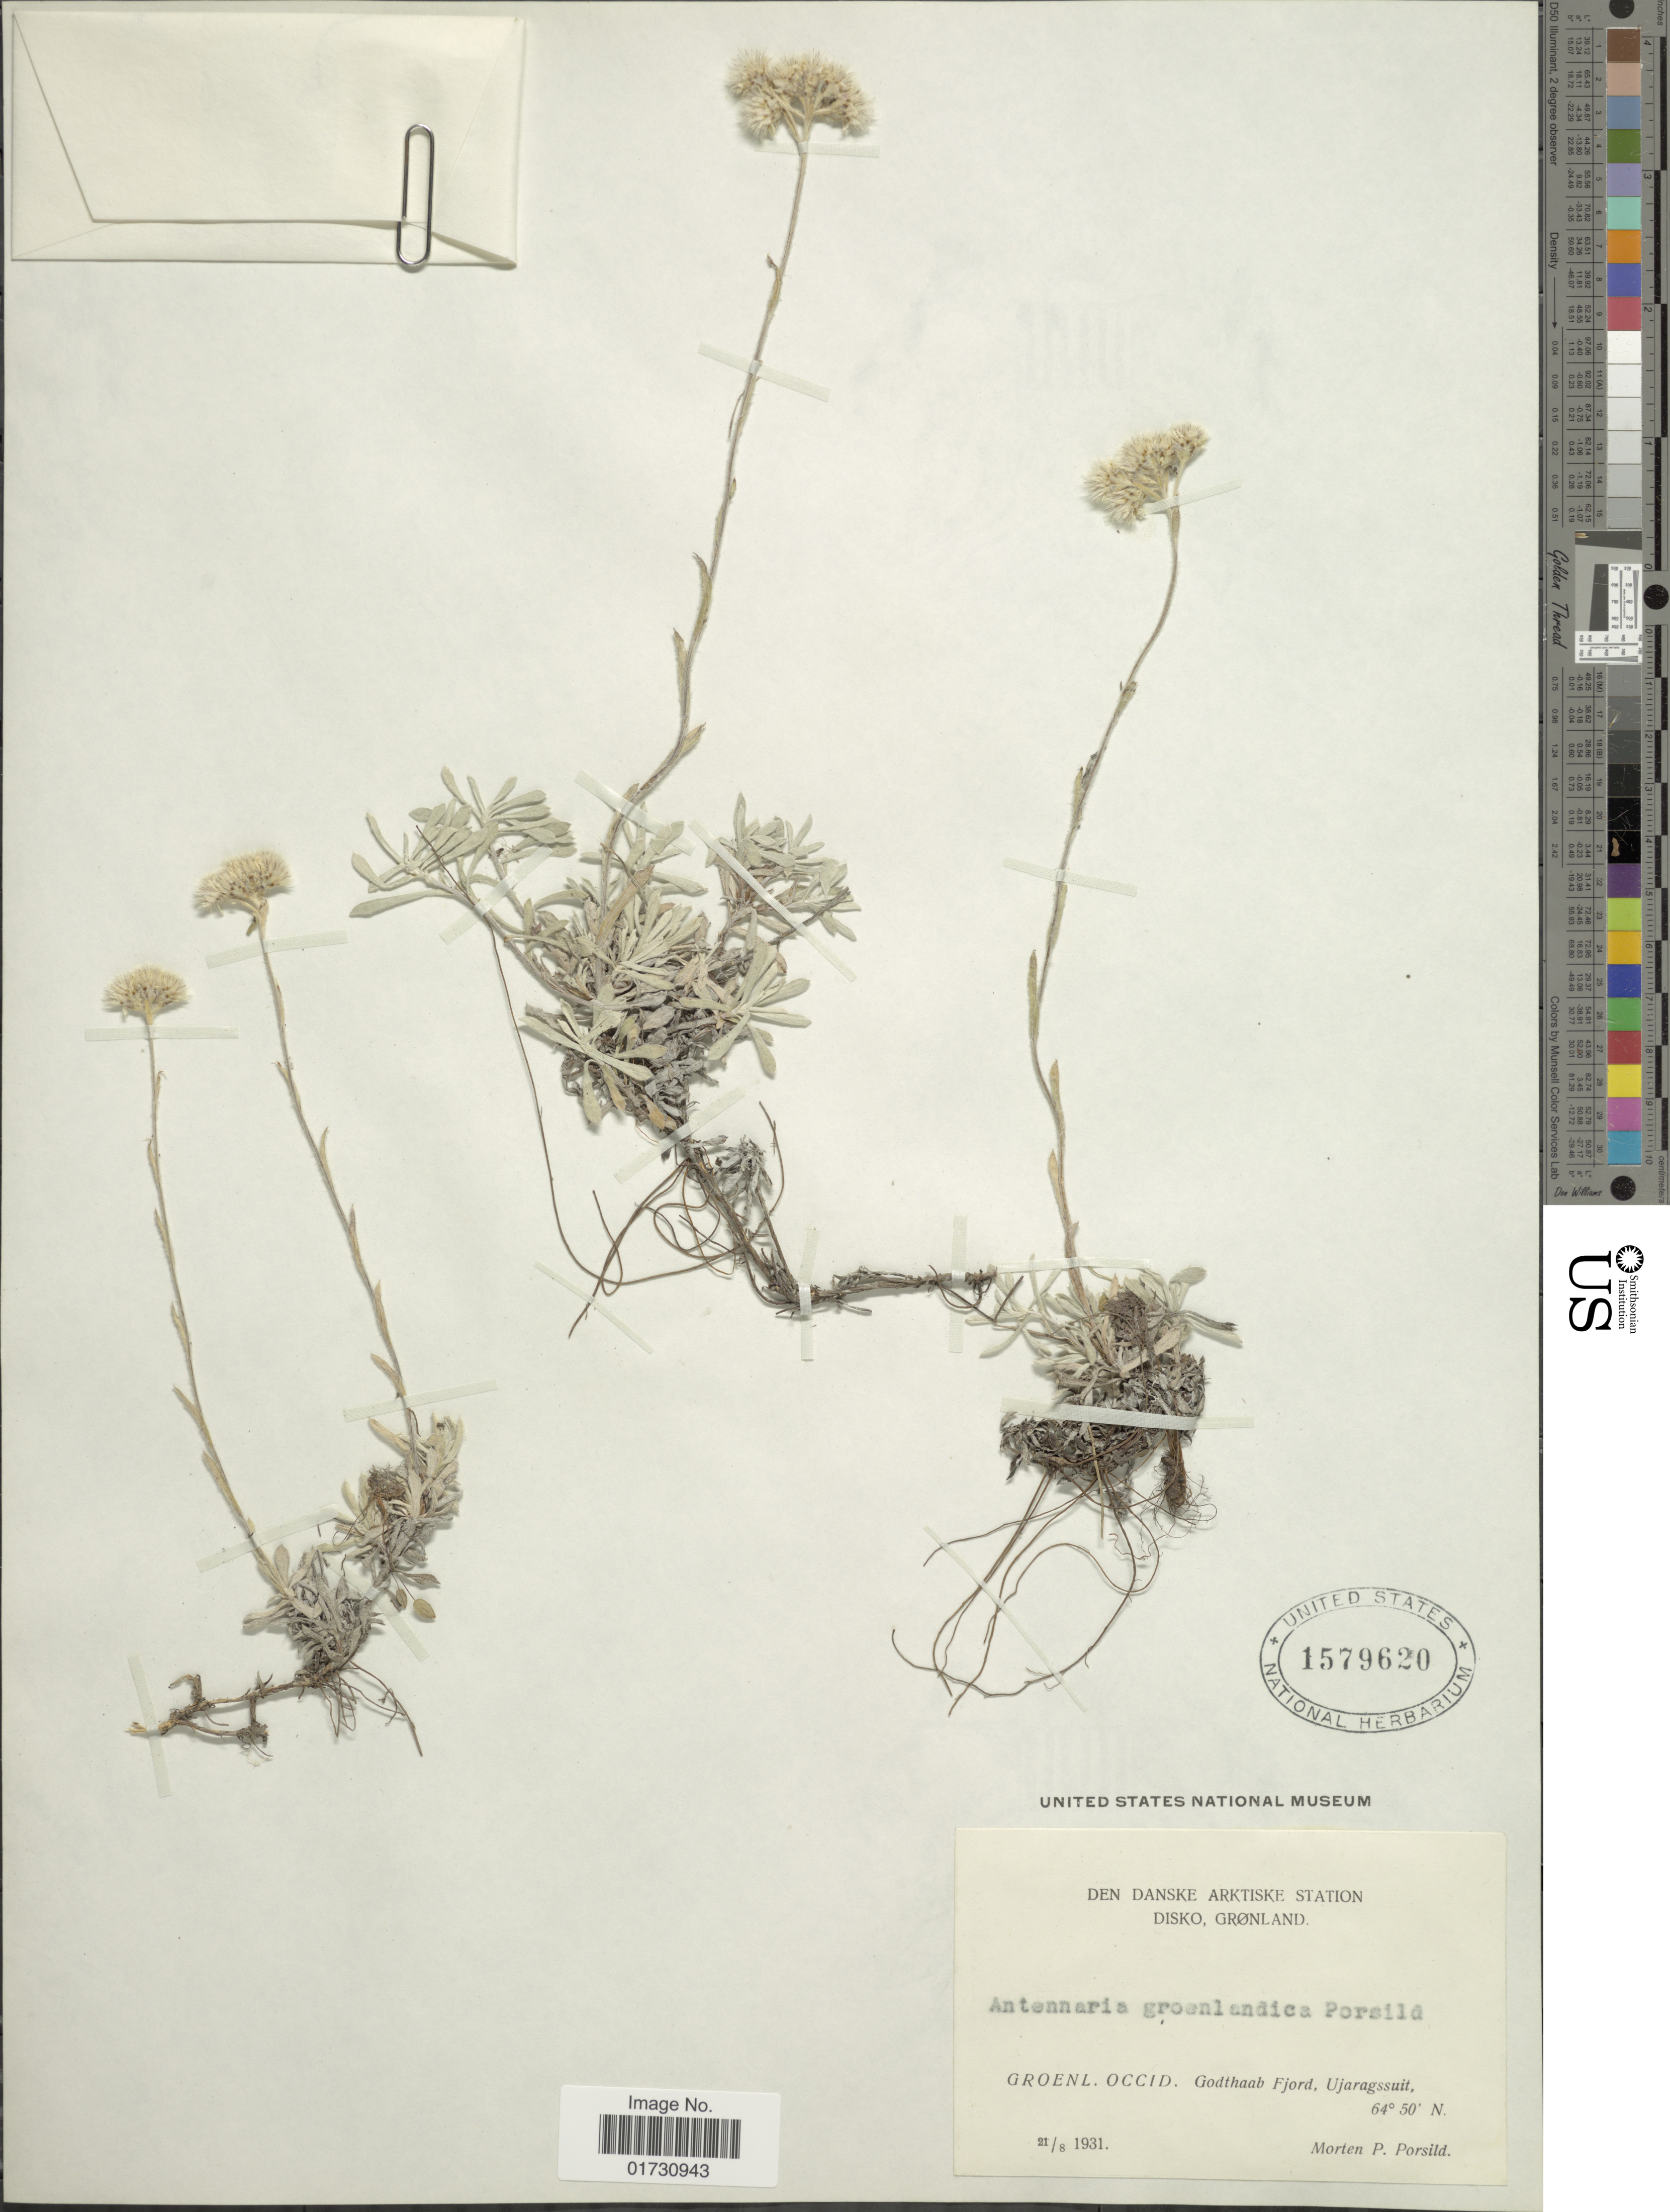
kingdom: Plantae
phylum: Tracheophyta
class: Magnoliopsida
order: Asterales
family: Asteraceae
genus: Antennaria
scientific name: Antennaria groenlandica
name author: Porsild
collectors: M. P. Porsild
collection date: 1931-08-21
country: Greenland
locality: Groenl. Occid. Godthaab Fjord, Ujaragssuit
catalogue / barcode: US 1579620